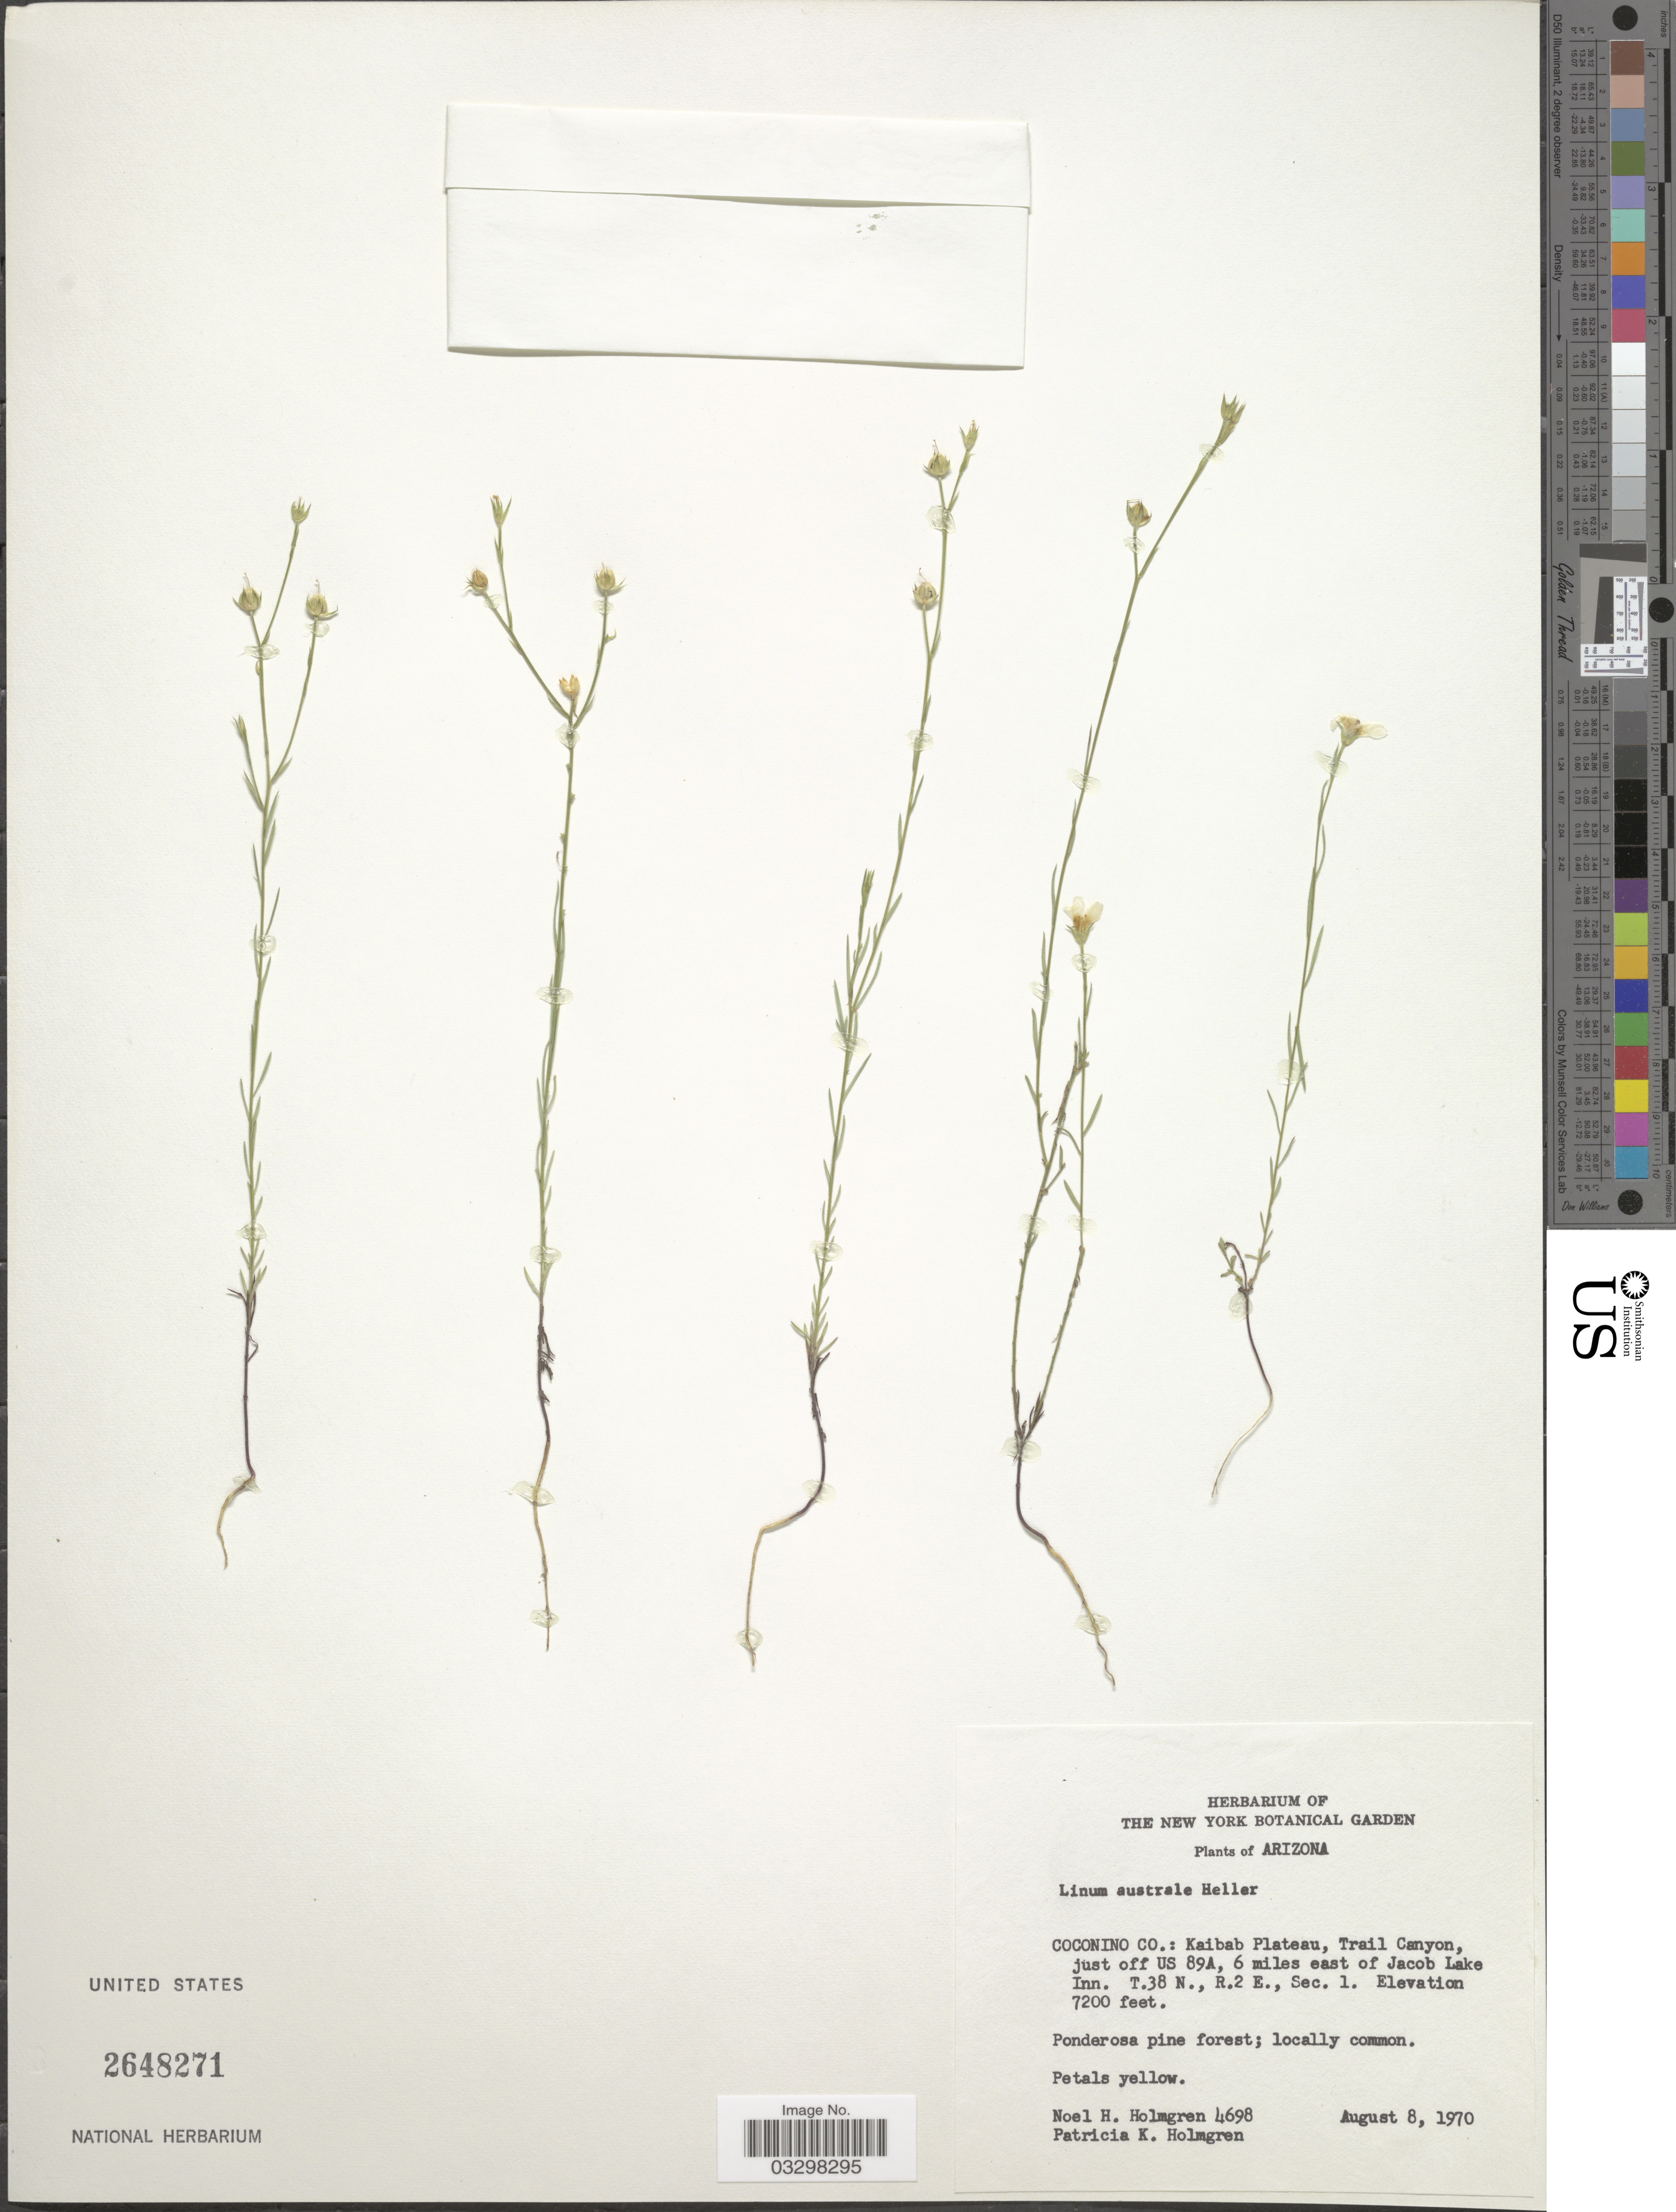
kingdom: Plantae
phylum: Tracheophyta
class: Magnoliopsida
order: Malpighiales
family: Linaceae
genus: Linum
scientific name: Linum australe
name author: A. Heller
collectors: N. H. Holmgren & P. K. Holmgren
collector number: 4698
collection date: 1970-08-08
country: United States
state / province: Arizona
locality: Coconino Co.: Kaibab Plateau, Trail Canyon, just off US 89A, 6 miles east of Jacob Lake Inn. T.38 N., R.2 E., Sec. 1.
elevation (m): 2195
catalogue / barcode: US 2648271